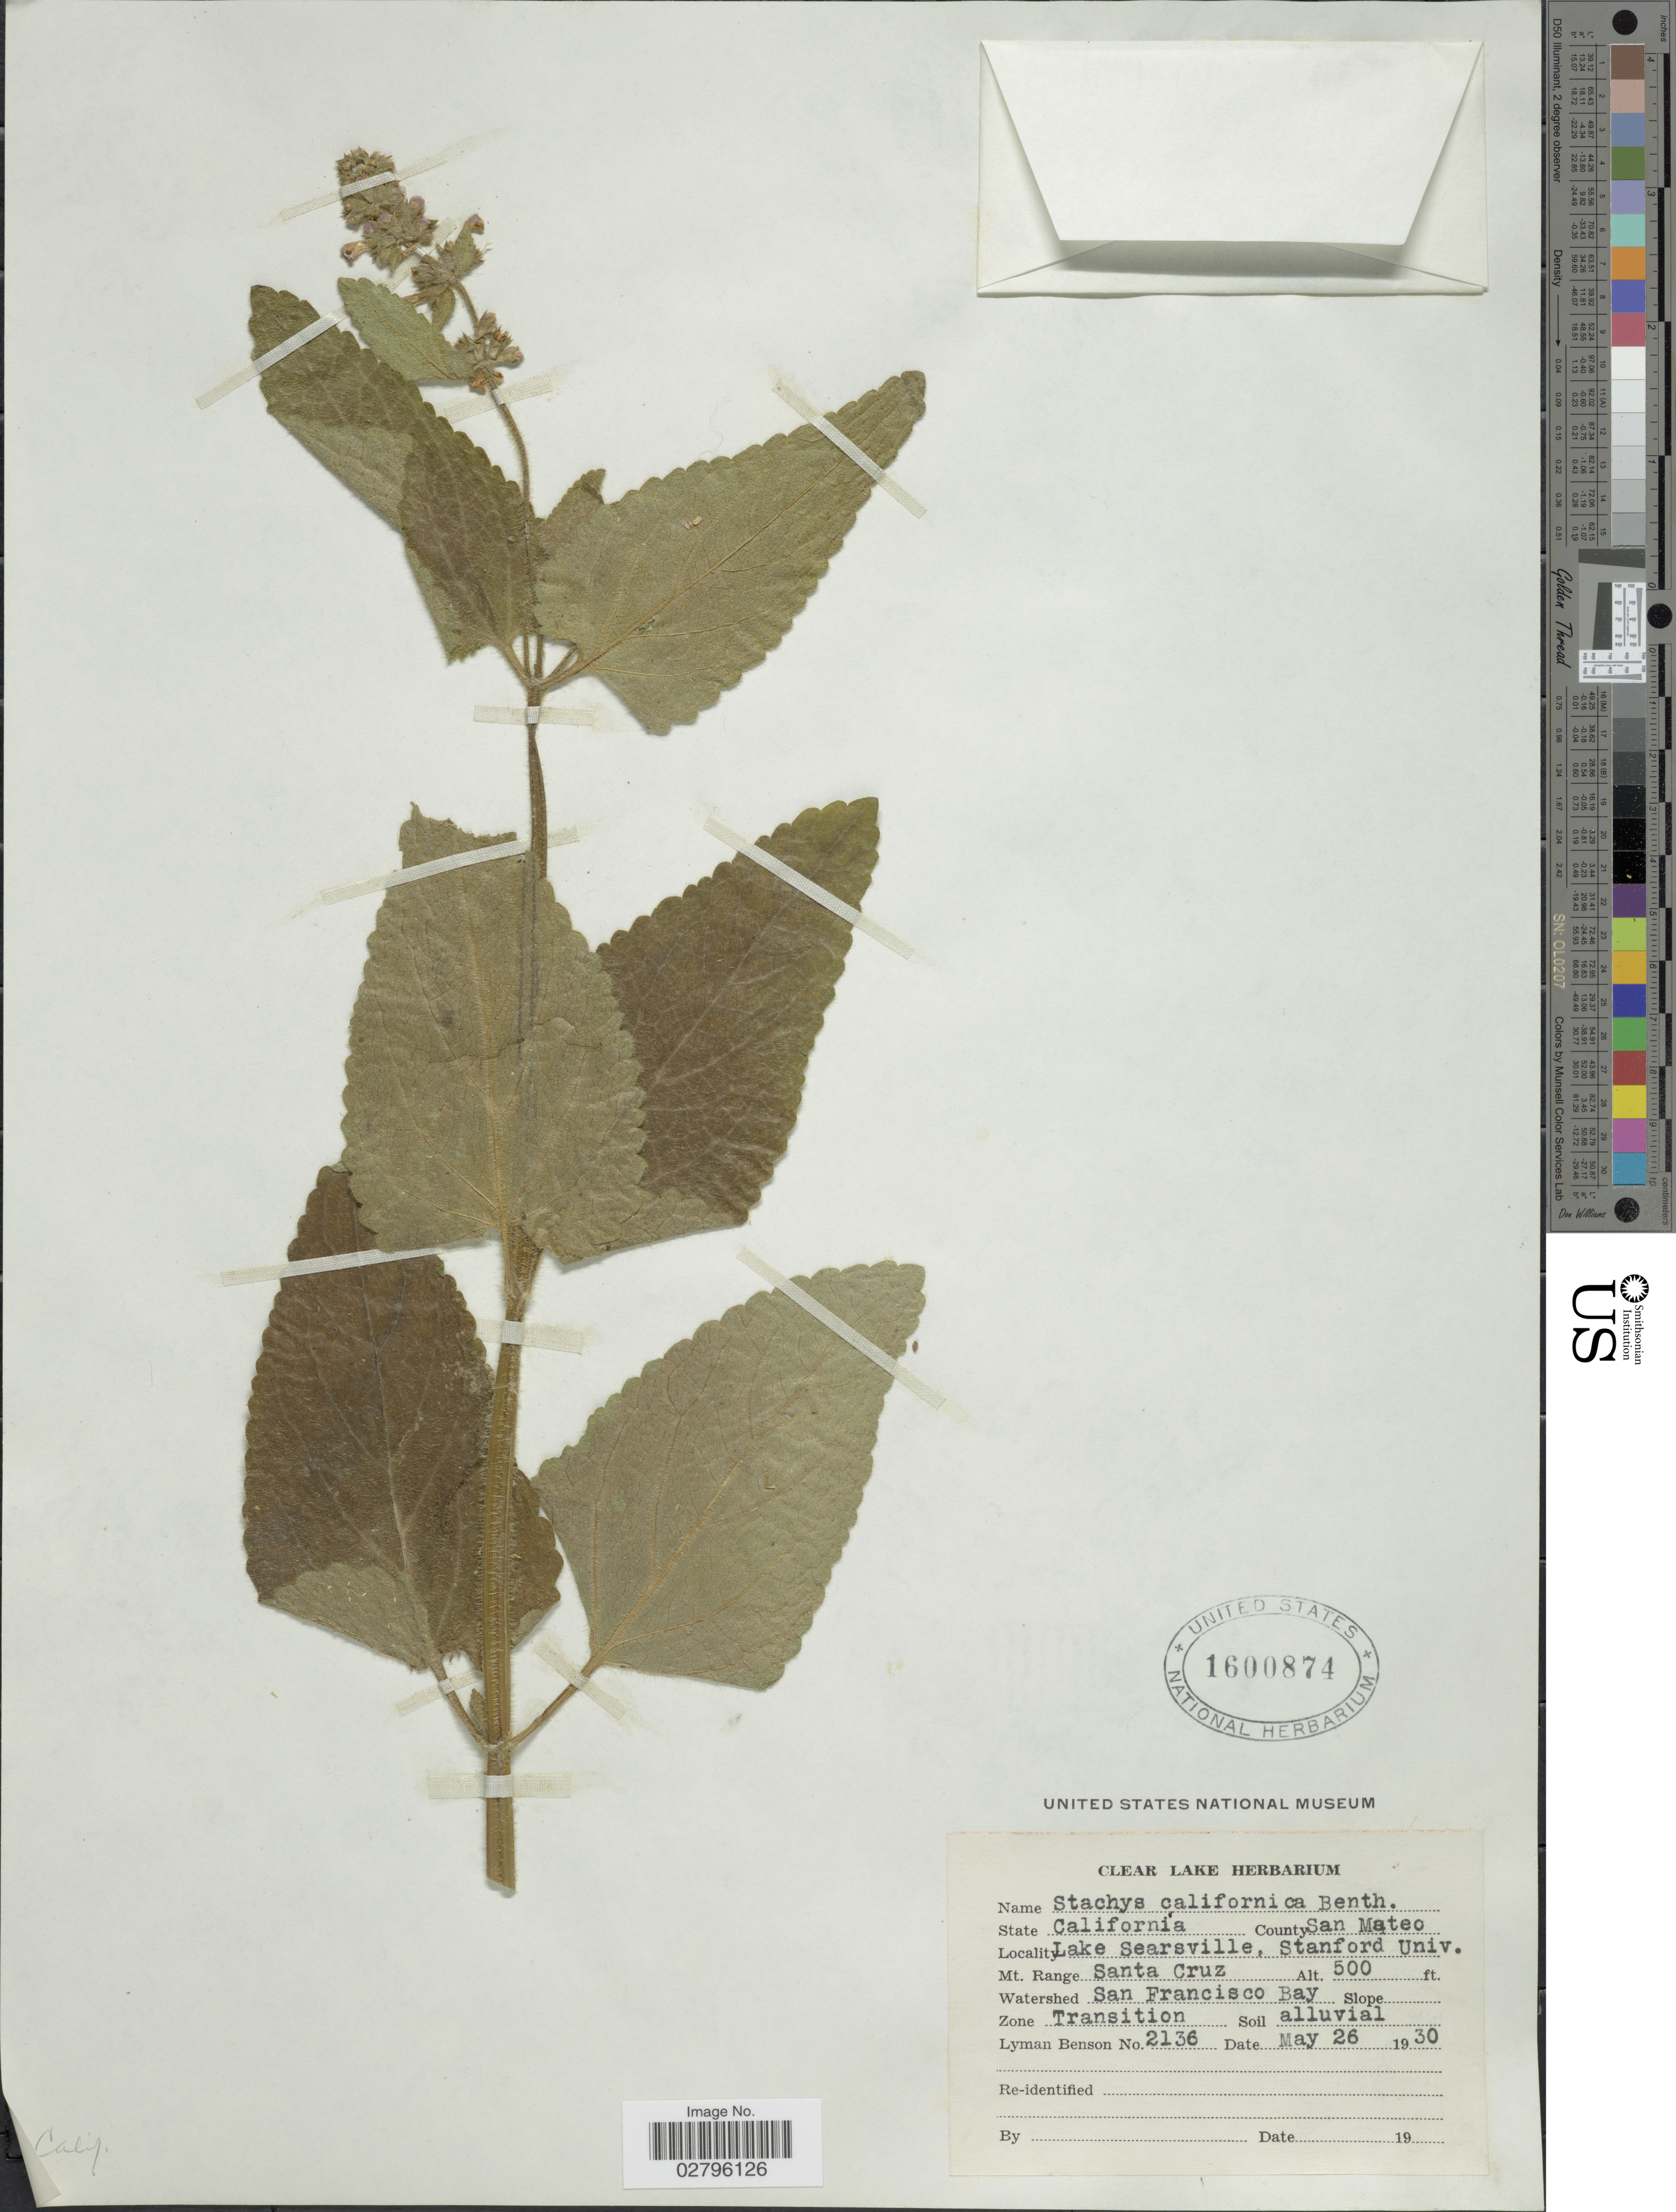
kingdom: Plantae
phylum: Tracheophyta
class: Magnoliopsida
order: Lamiales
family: Lamiaceae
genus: Salvia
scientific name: Salvia californica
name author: Brandegee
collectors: L. D. Benson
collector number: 2136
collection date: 1930-05-26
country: United States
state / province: California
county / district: San Mateo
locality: County San Mateo, Lake Searsville, Stanford Univ., Mt. Range Santa Cruz, San Francisco Bay, Zone Transition.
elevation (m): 152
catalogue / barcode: US 1600874